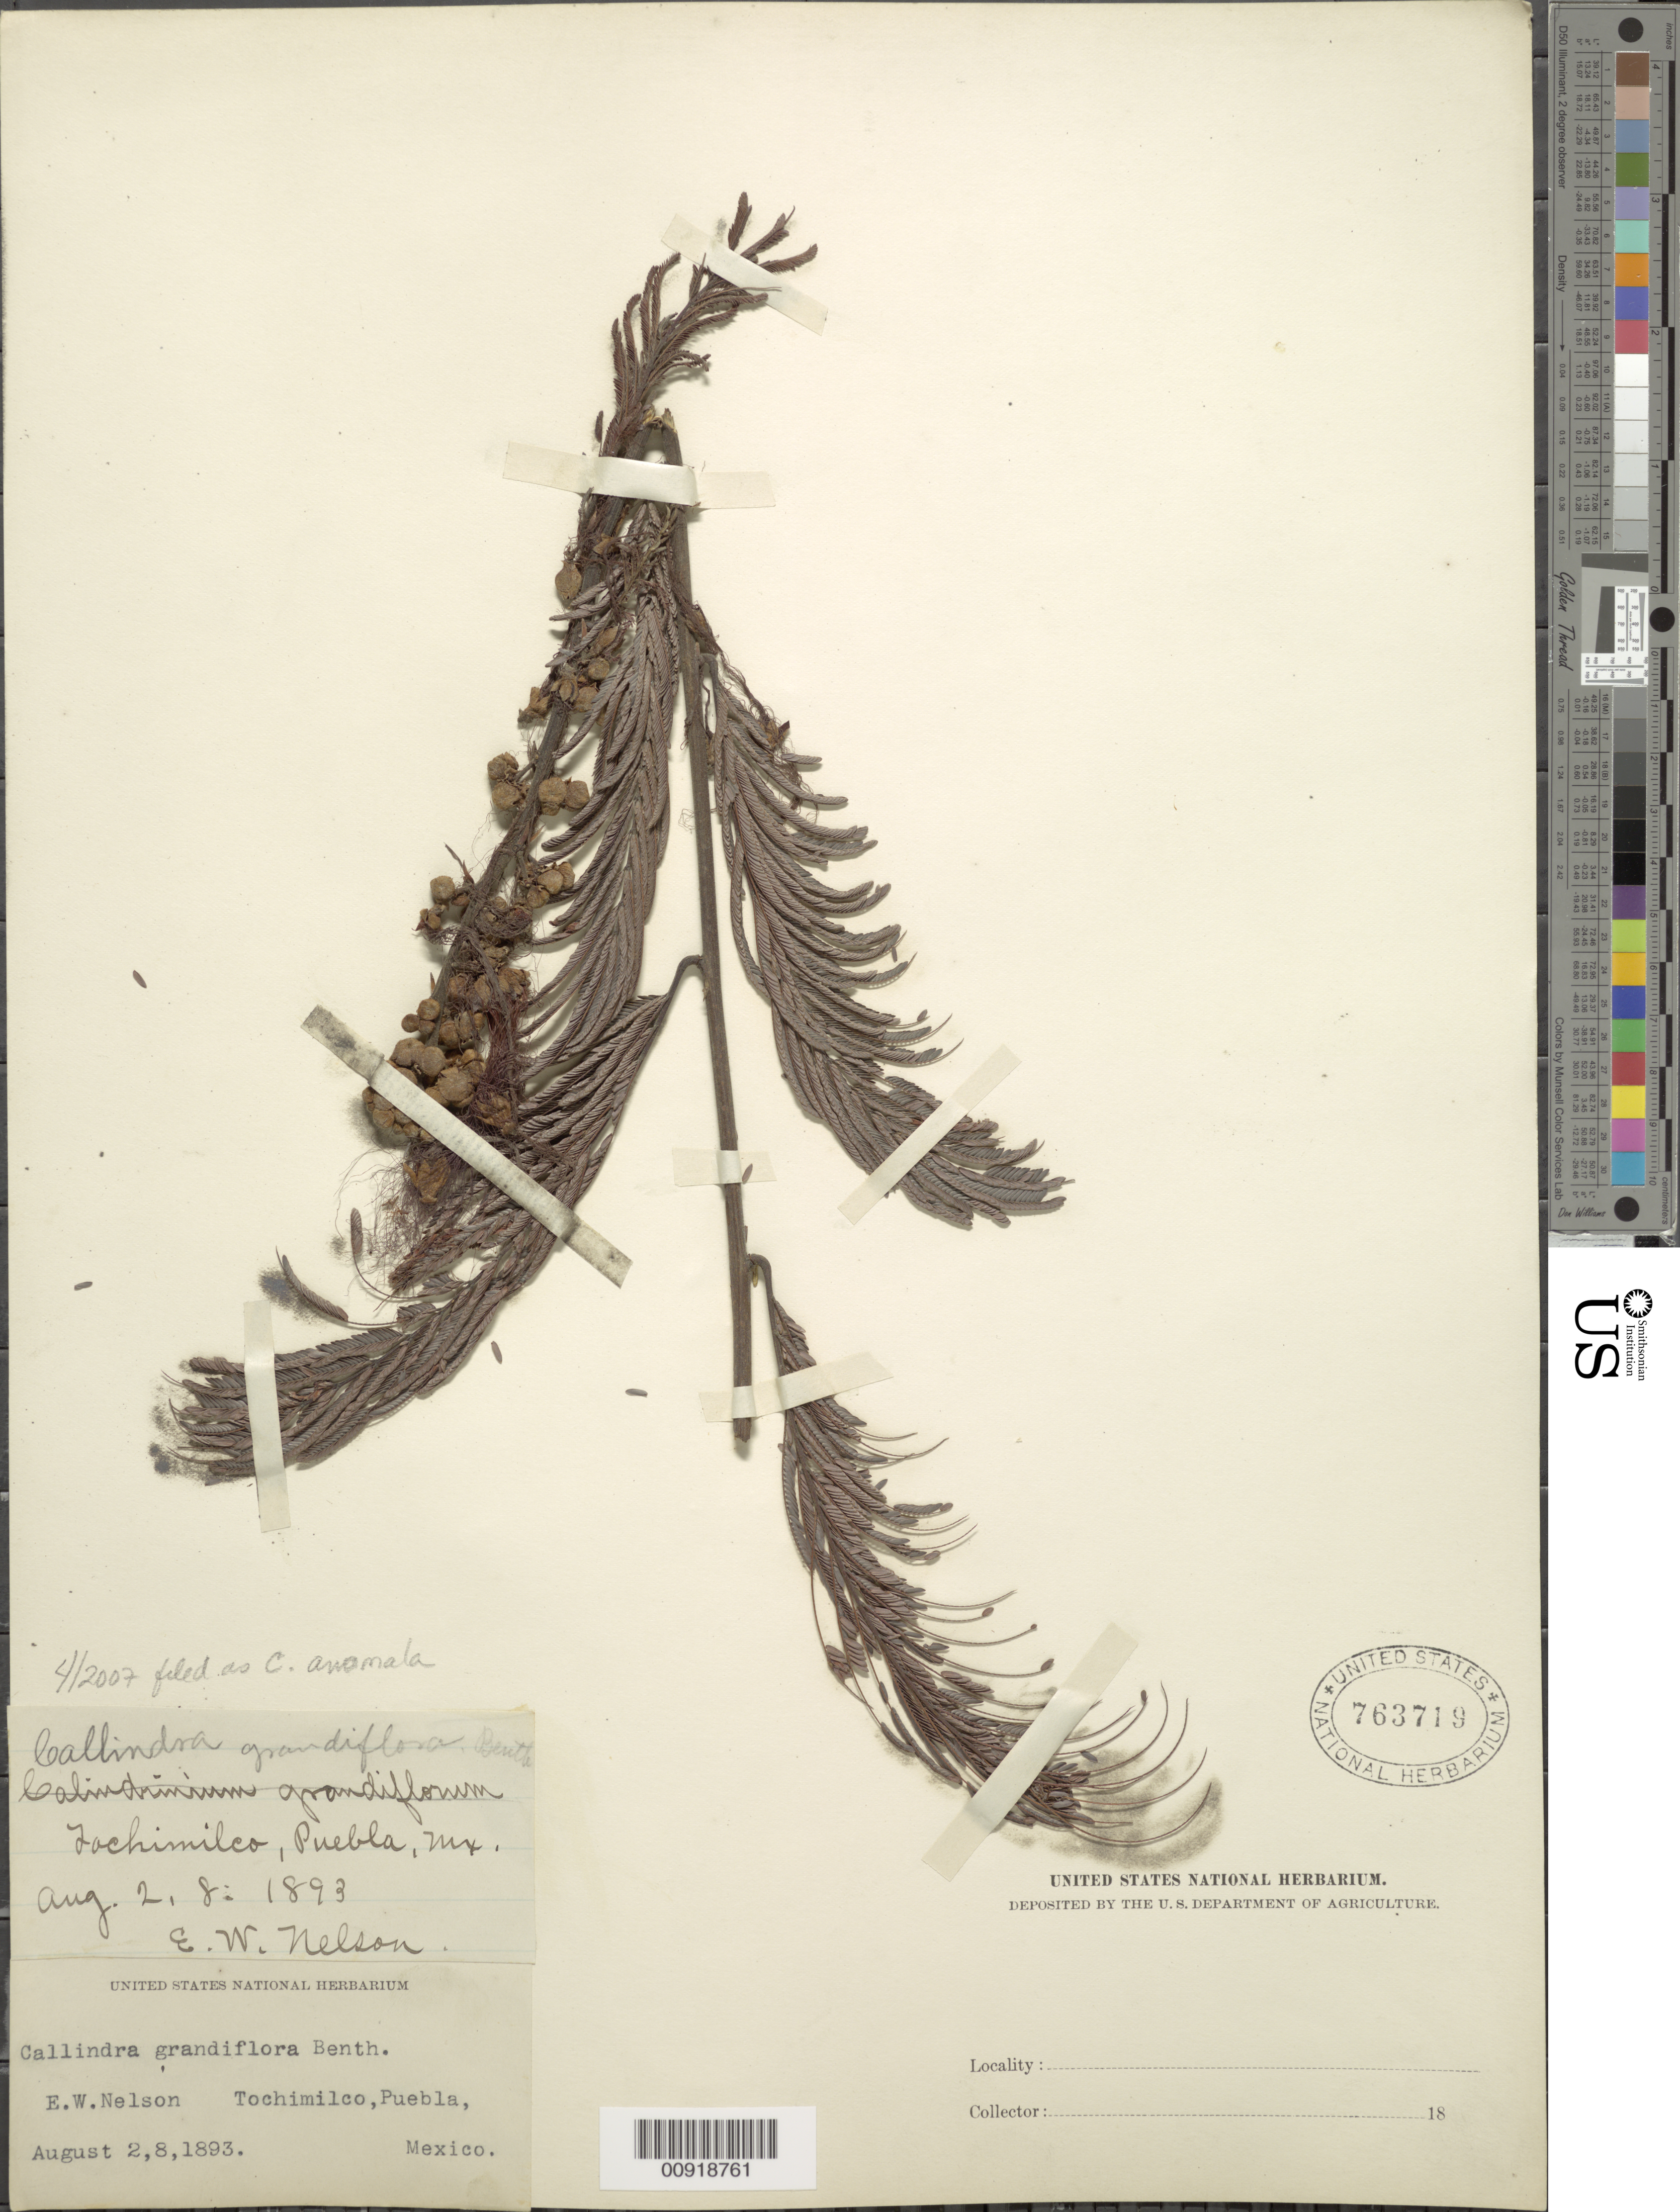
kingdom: Plantae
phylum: Tracheophyta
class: Magnoliopsida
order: Fabales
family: Fabaceae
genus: Calliandra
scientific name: Calliandra anomala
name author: (Kunth) J.F. Macbr.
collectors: E. W. Nelson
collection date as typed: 02 Aug 1893 to 08 Aug 1893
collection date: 1893-08-02/1893-08-08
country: Mexico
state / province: Puebla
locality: Tochimilco, Puebla.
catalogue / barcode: US 763719